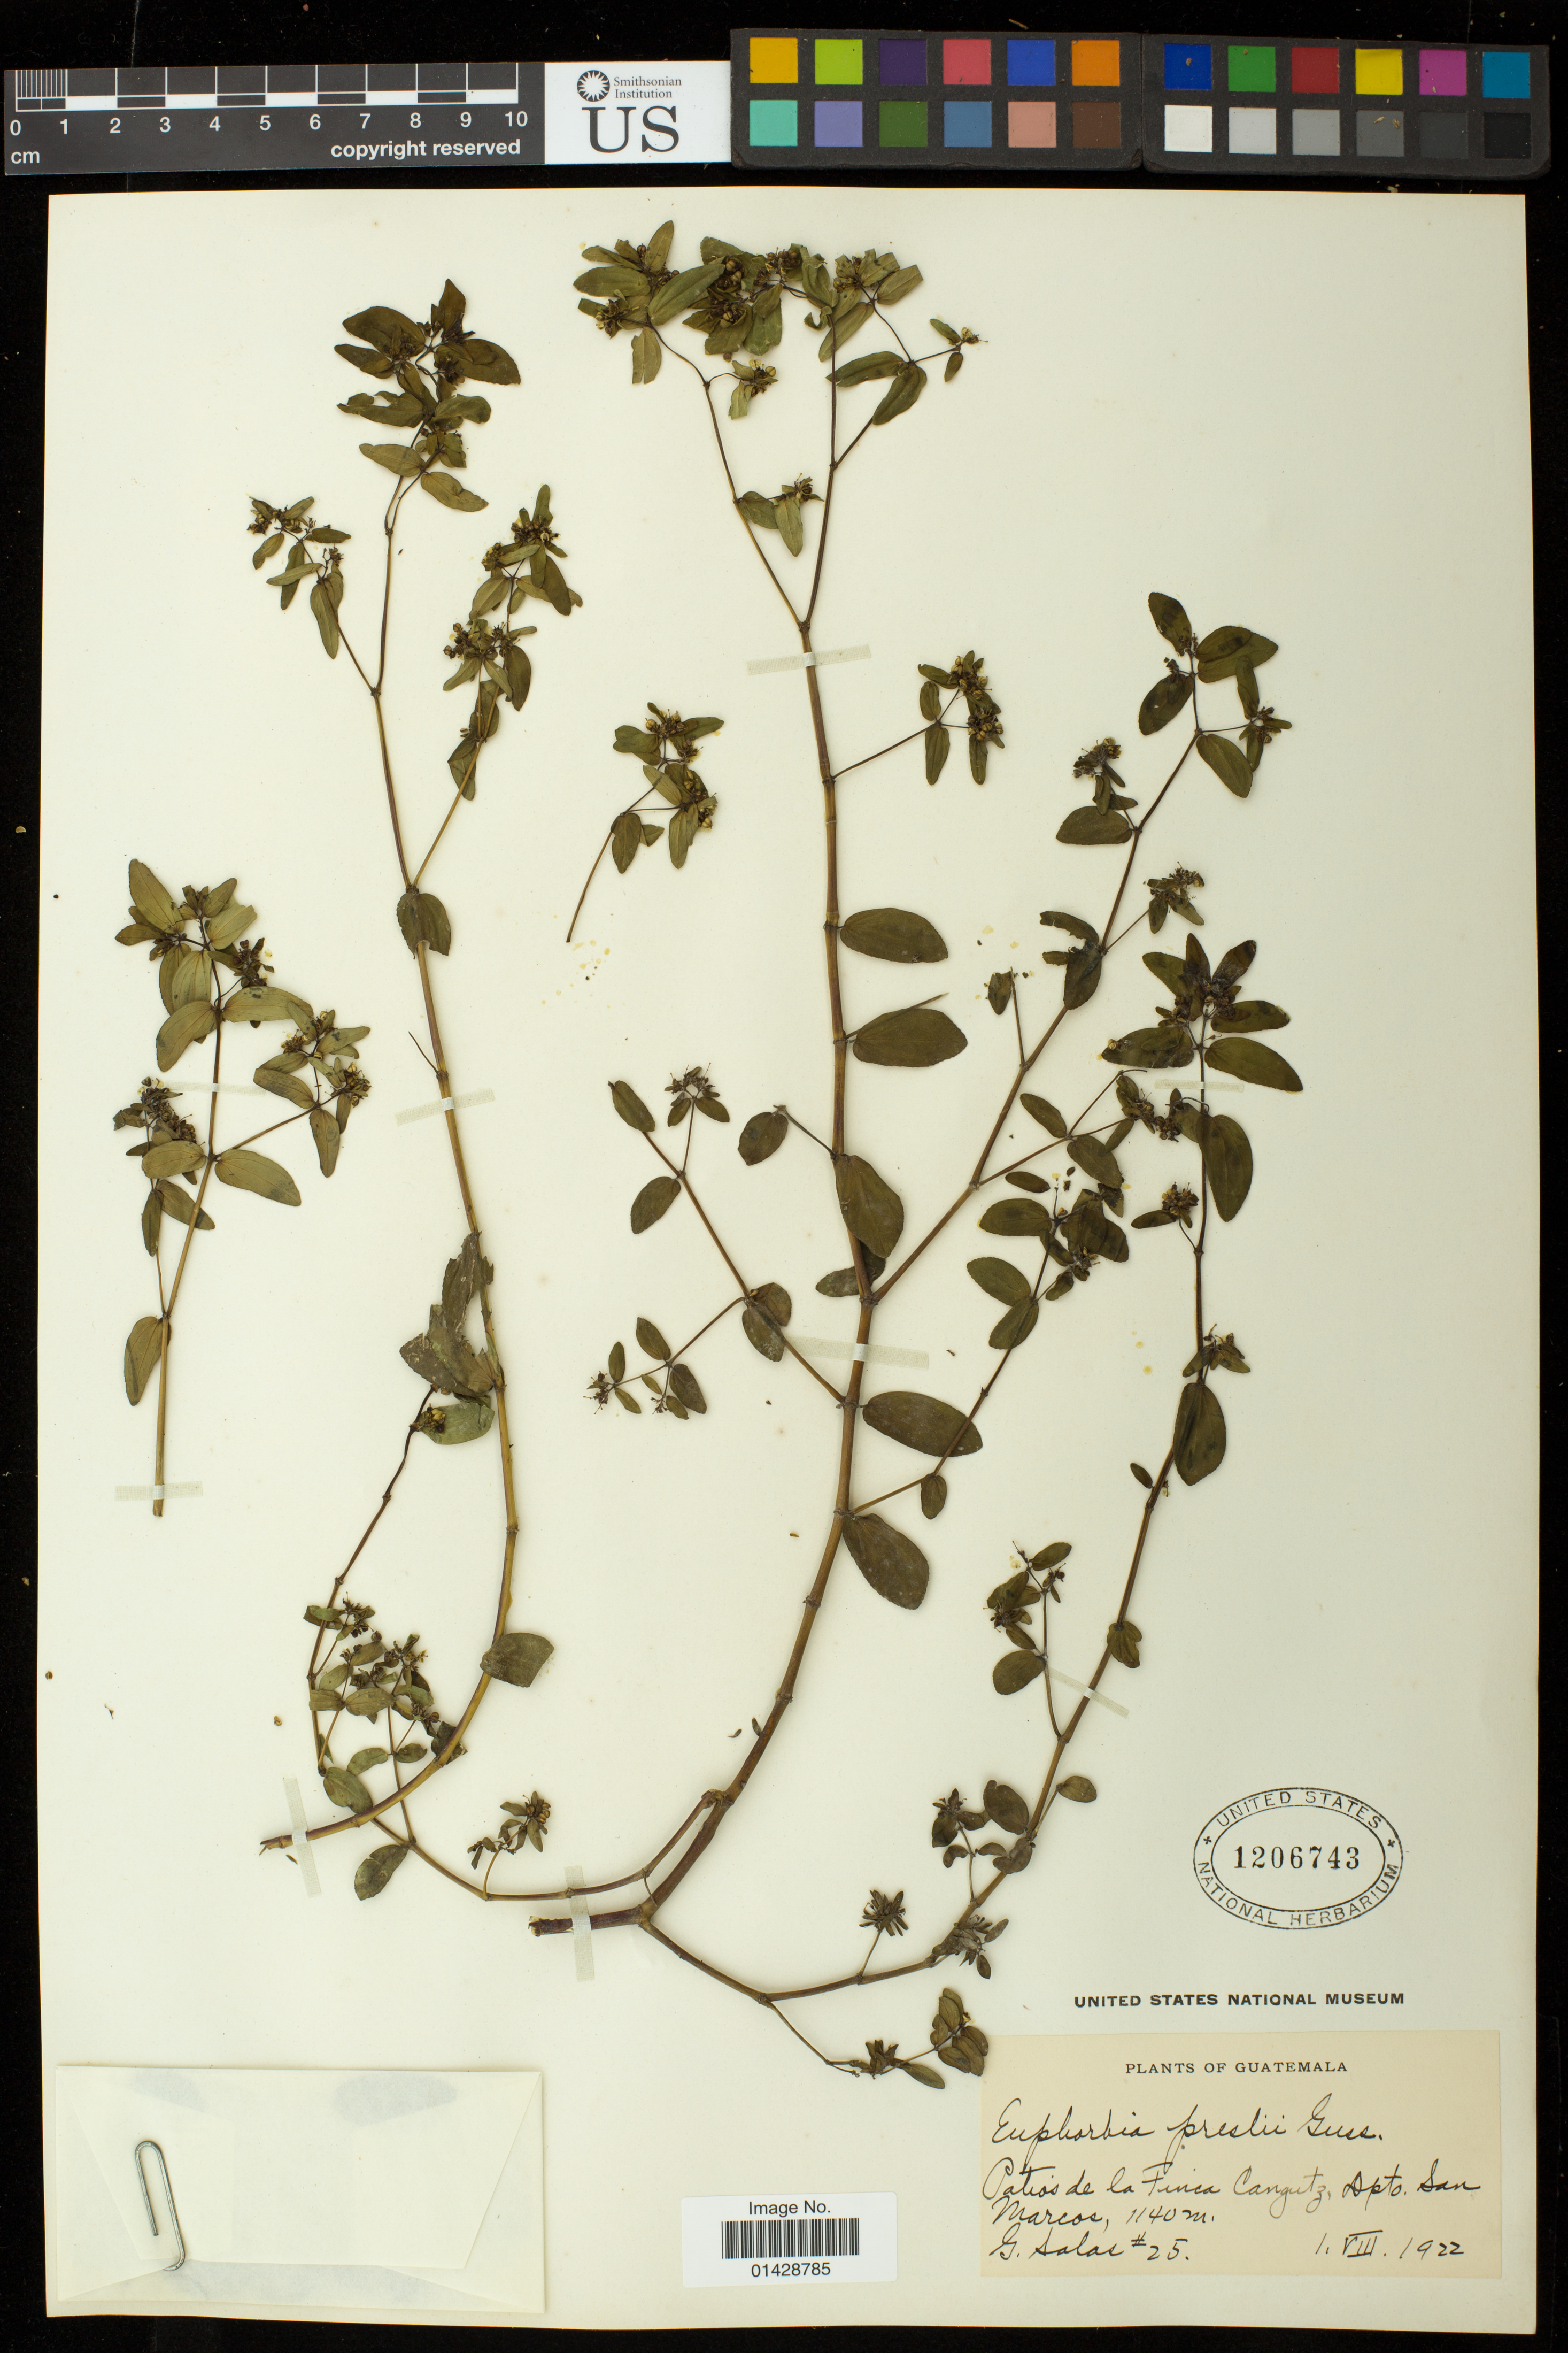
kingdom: Plantae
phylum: Tracheophyta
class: Magnoliopsida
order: Malpighiales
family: Euphorbiaceae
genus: Euphorbia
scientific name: Euphorbia maculata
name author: L.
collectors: G. Salas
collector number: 25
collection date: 1922-08-01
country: Guatemala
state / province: San Marcos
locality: Patios de la Finca Cangutz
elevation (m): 1140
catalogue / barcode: US 1206743